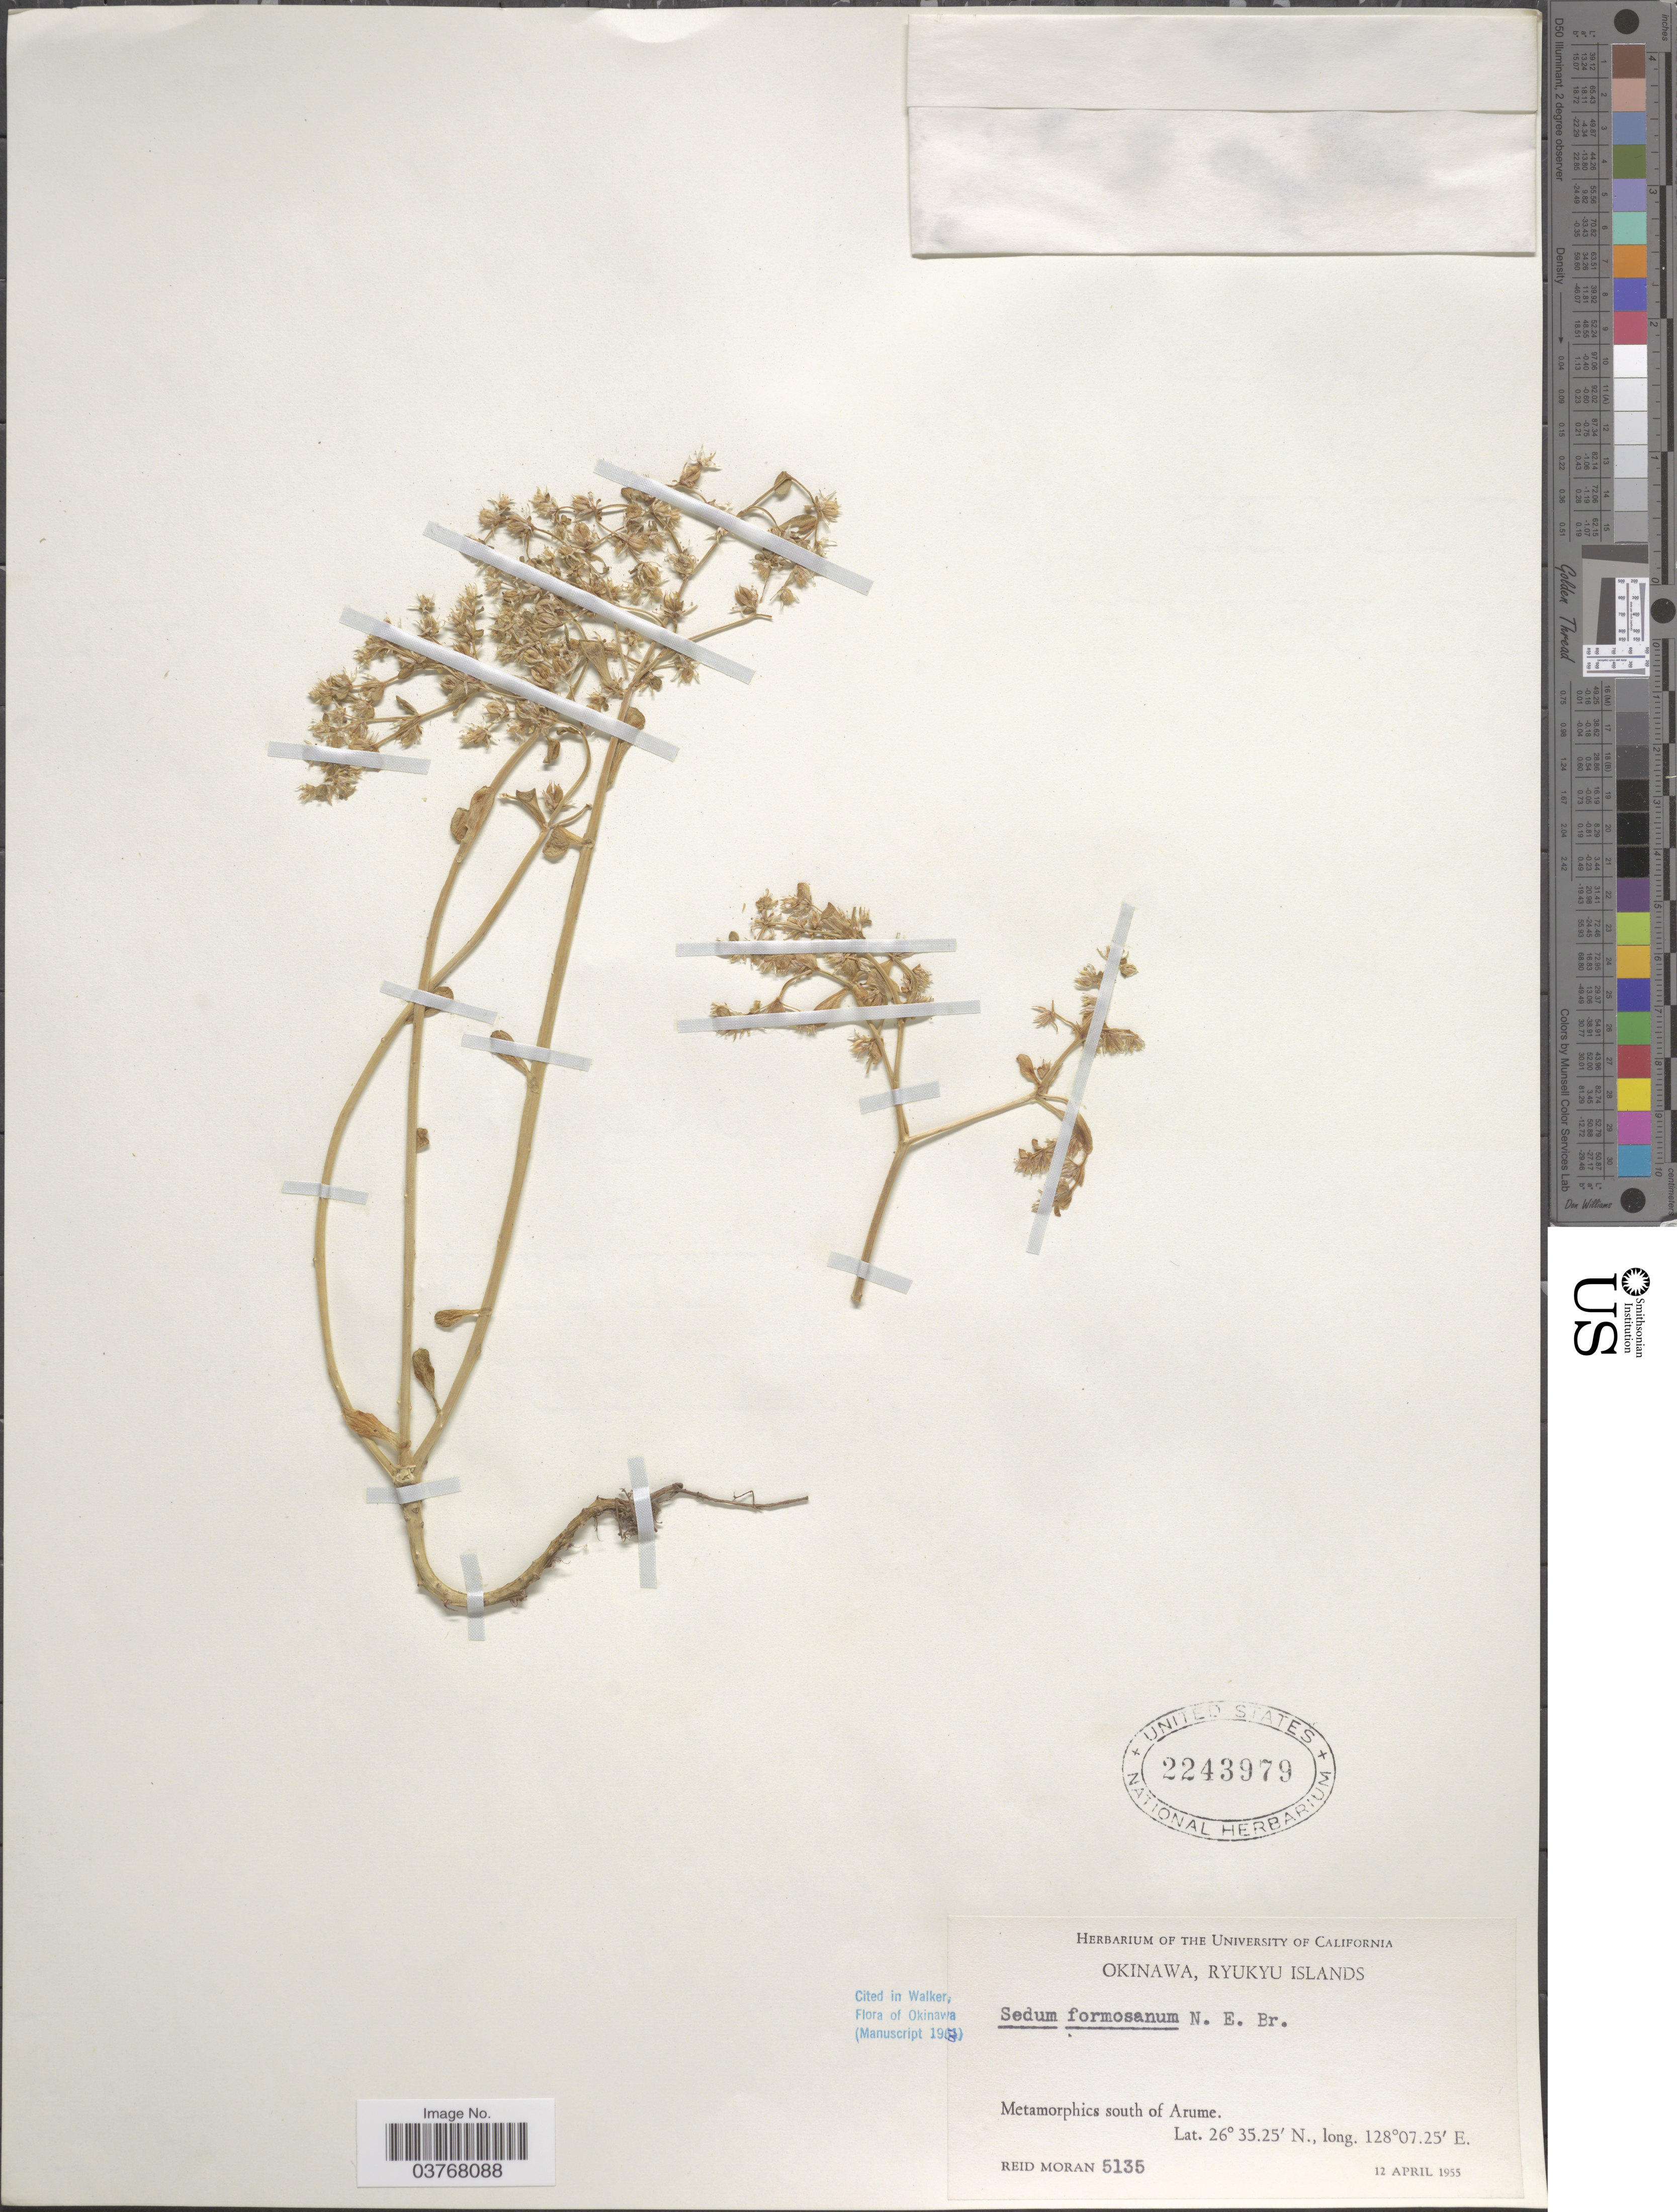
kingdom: Plantae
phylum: Tracheophyta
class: Magnoliopsida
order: Saxifragales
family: Crassulaceae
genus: Sedum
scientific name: Sedum formosanum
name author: N.E. Br.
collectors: R. V. Moran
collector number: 5135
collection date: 1955-04-12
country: Japan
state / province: Okinawa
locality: Ryukyu Islands. Metamorphics south of Arume.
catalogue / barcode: US 2243979